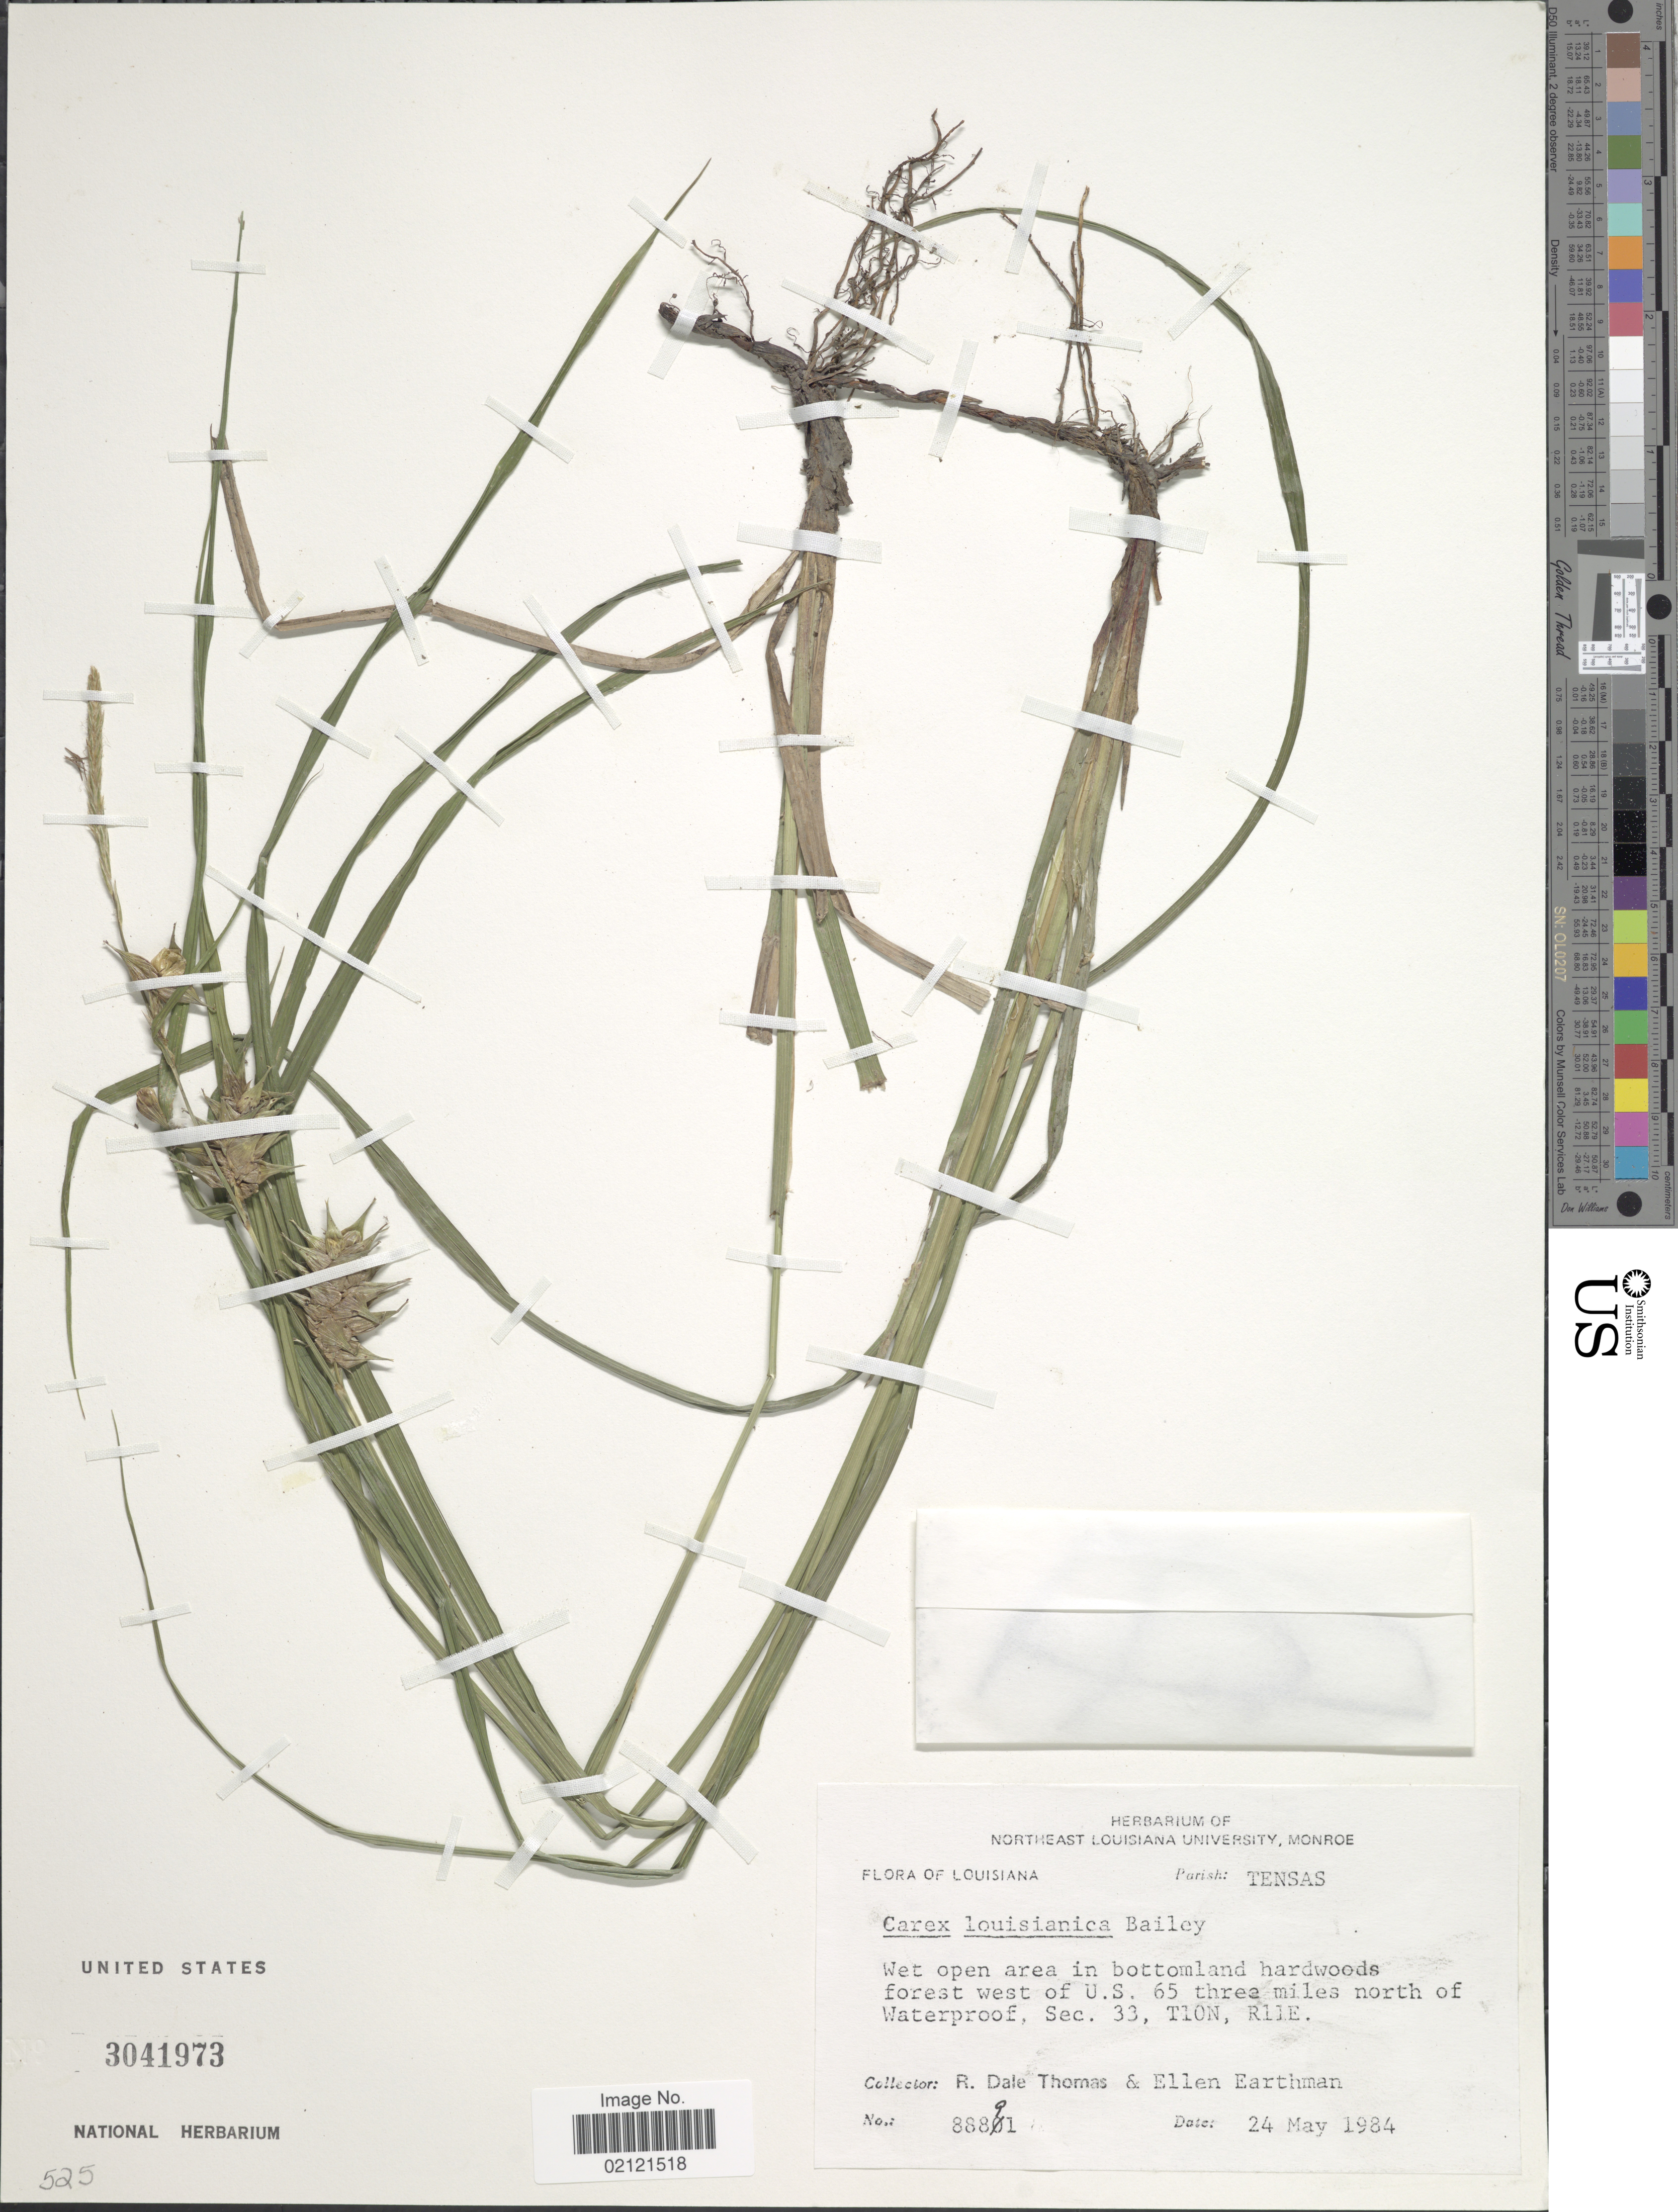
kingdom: Plantae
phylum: Tracheophyta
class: Liliopsida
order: Poales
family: Cyperaceae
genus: Carex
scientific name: Carex louisianica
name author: L.H. Bailey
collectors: R. Thomas & E. Earthman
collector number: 88891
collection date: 1984-05-24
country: United States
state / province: Louisiana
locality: Parish: Tensas, Wet open area in bottomland hardwoods forest west of U.S. 65 three miles north of Waterproof, Sec. 33, T10N, R11E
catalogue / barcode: US 3041973